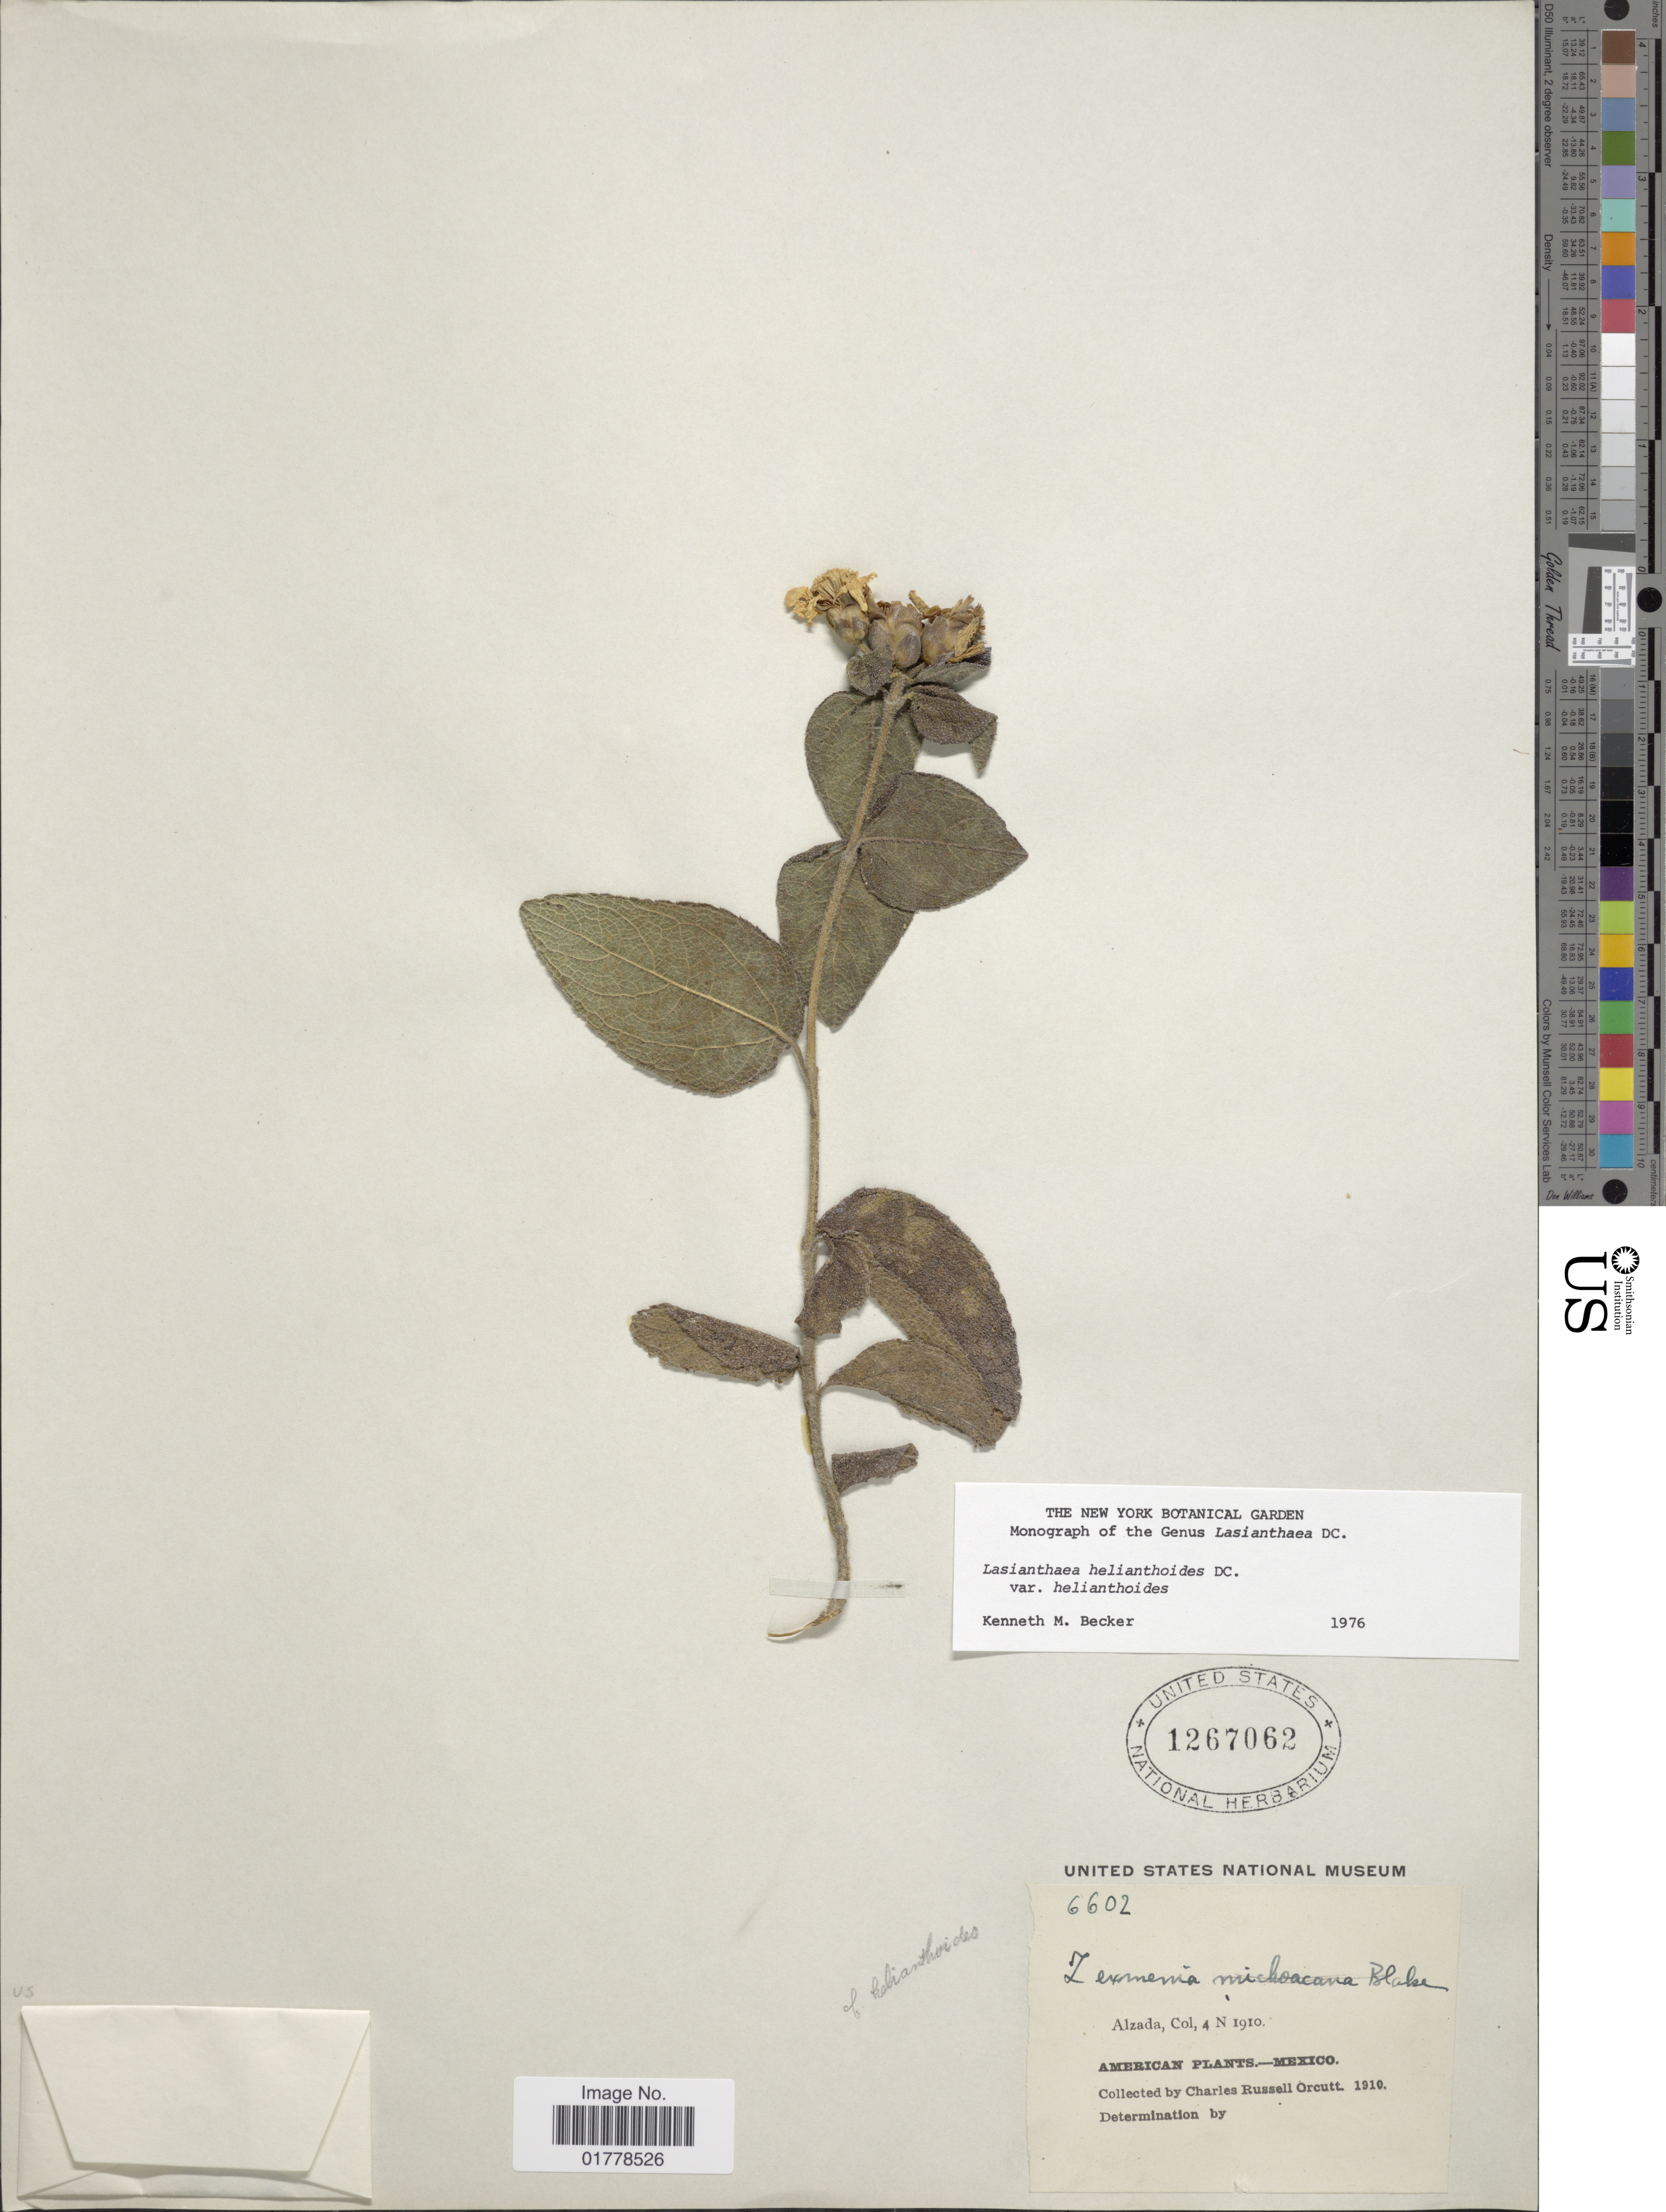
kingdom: Plantae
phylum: Tracheophyta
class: Magnoliopsida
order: Asterales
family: Asteraceae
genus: Lasianthaea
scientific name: Lasianthaea helianthoides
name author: Zucc. & DC.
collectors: C. R. Orcutt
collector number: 6602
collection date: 1910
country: Mexico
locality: Alzada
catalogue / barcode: US 1267062